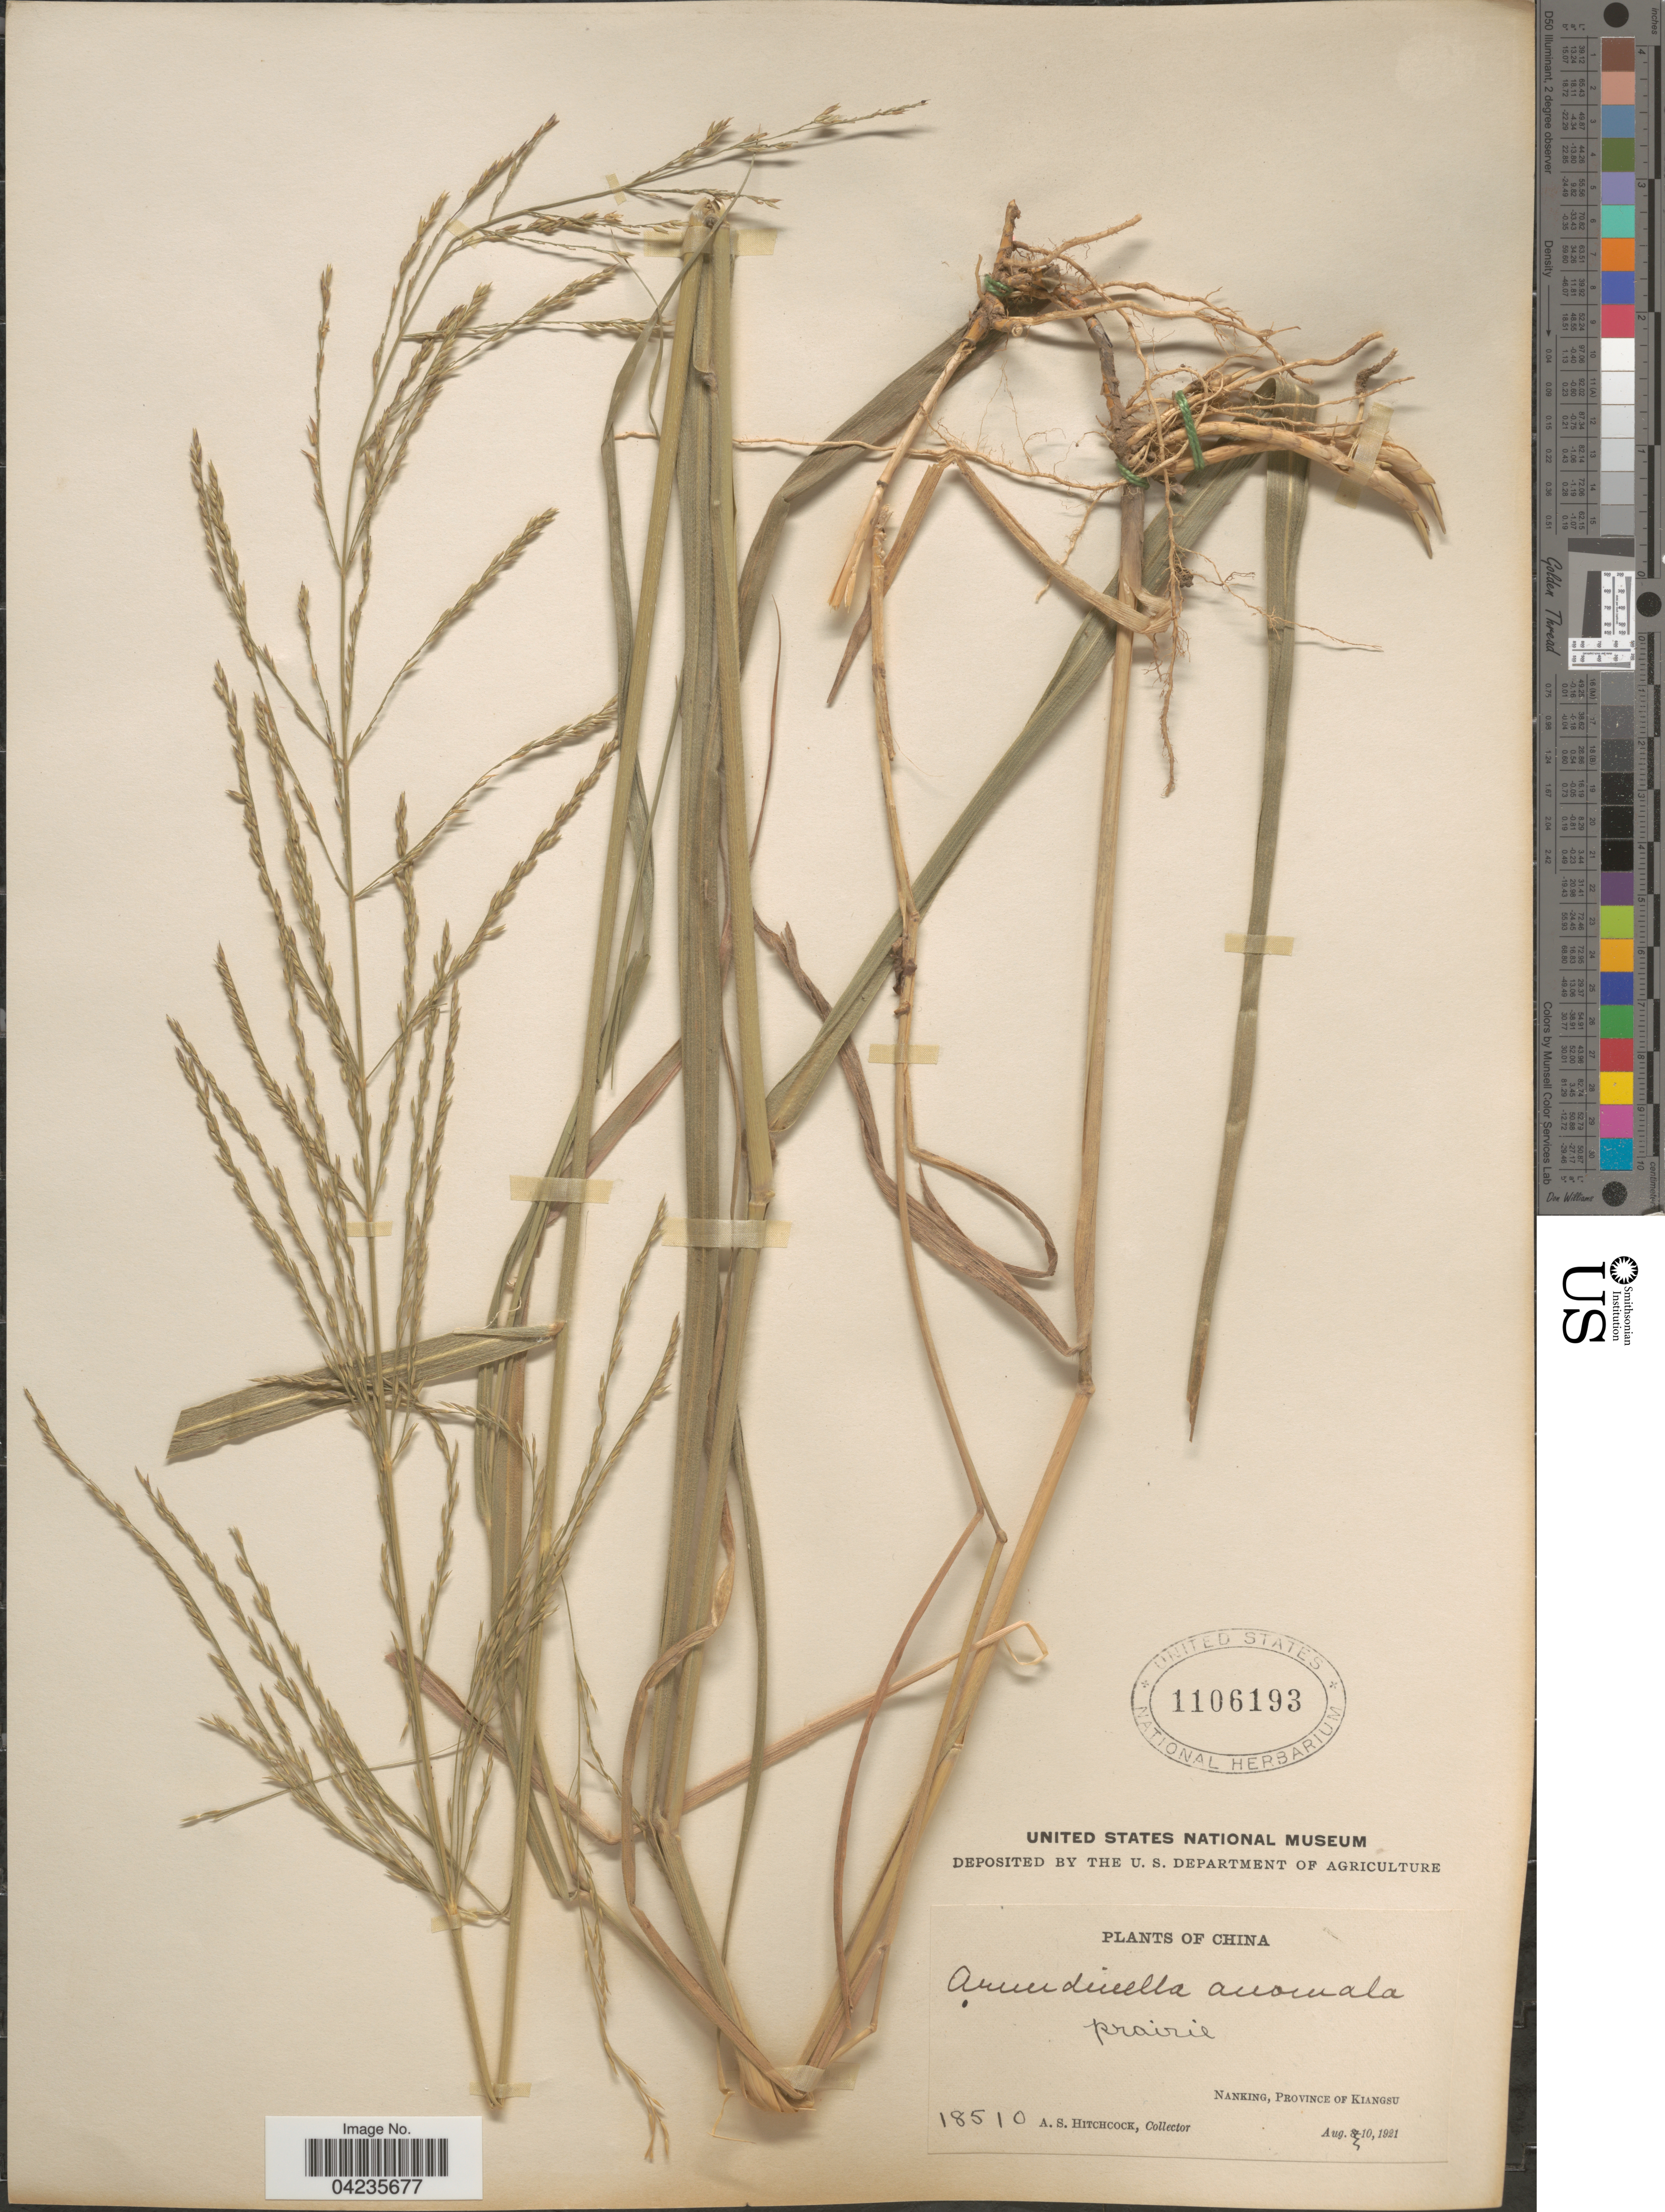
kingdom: Plantae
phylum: Tracheophyta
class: Liliopsida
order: Poales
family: Poaceae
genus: Arundinella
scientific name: Arundinella hirta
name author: (Thunb.) Tanaka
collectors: A. S. Hitchcock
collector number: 18510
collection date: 1921-08-10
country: China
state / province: Jiangsu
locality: Nanking, Province of Kiangsu.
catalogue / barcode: US 1106193